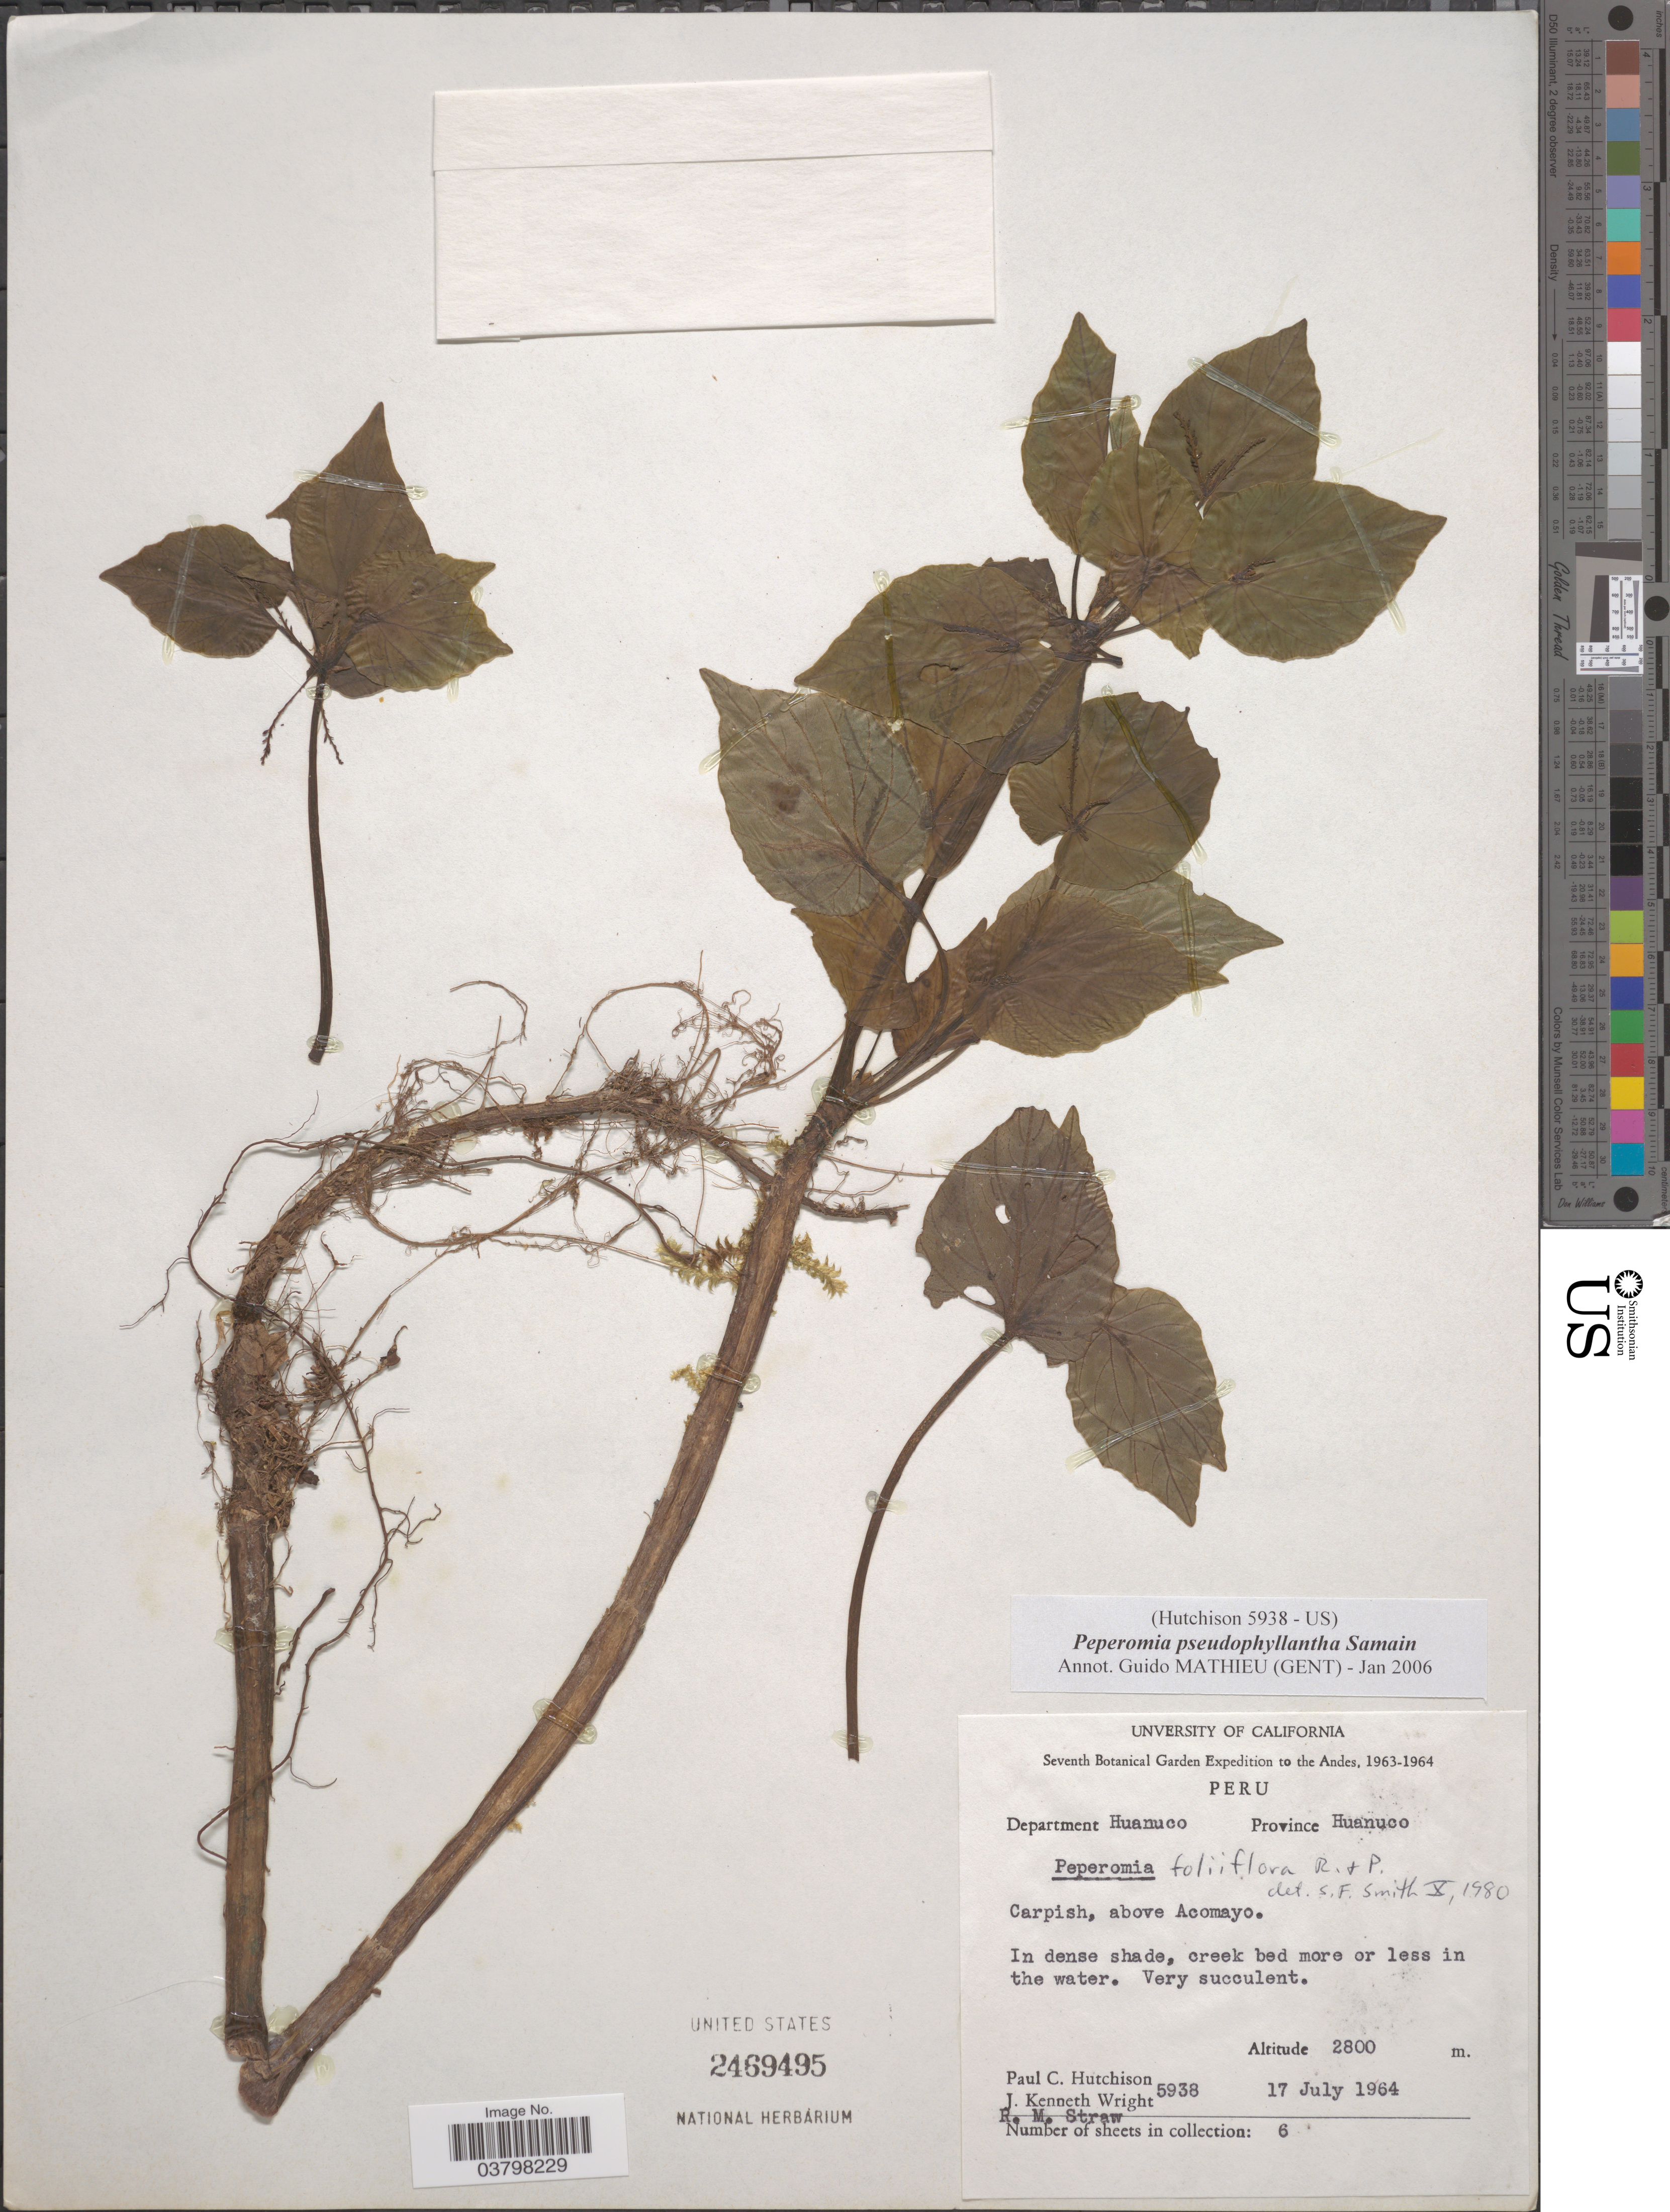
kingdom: Plantae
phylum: Tracheophyta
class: Magnoliopsida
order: Piperales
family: Piperaceae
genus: Peperomia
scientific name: Peperomia pseudophyllantha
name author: Samain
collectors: P. C. Hutchison, J. K. Wright & R. M. Straw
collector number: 5938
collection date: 1964-07-17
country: Peru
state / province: Huánuco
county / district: Huánuco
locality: The Andes. Department Huanuco. Province Huanuco. Carpish, above Acomayo.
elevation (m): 2800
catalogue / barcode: US 2469495